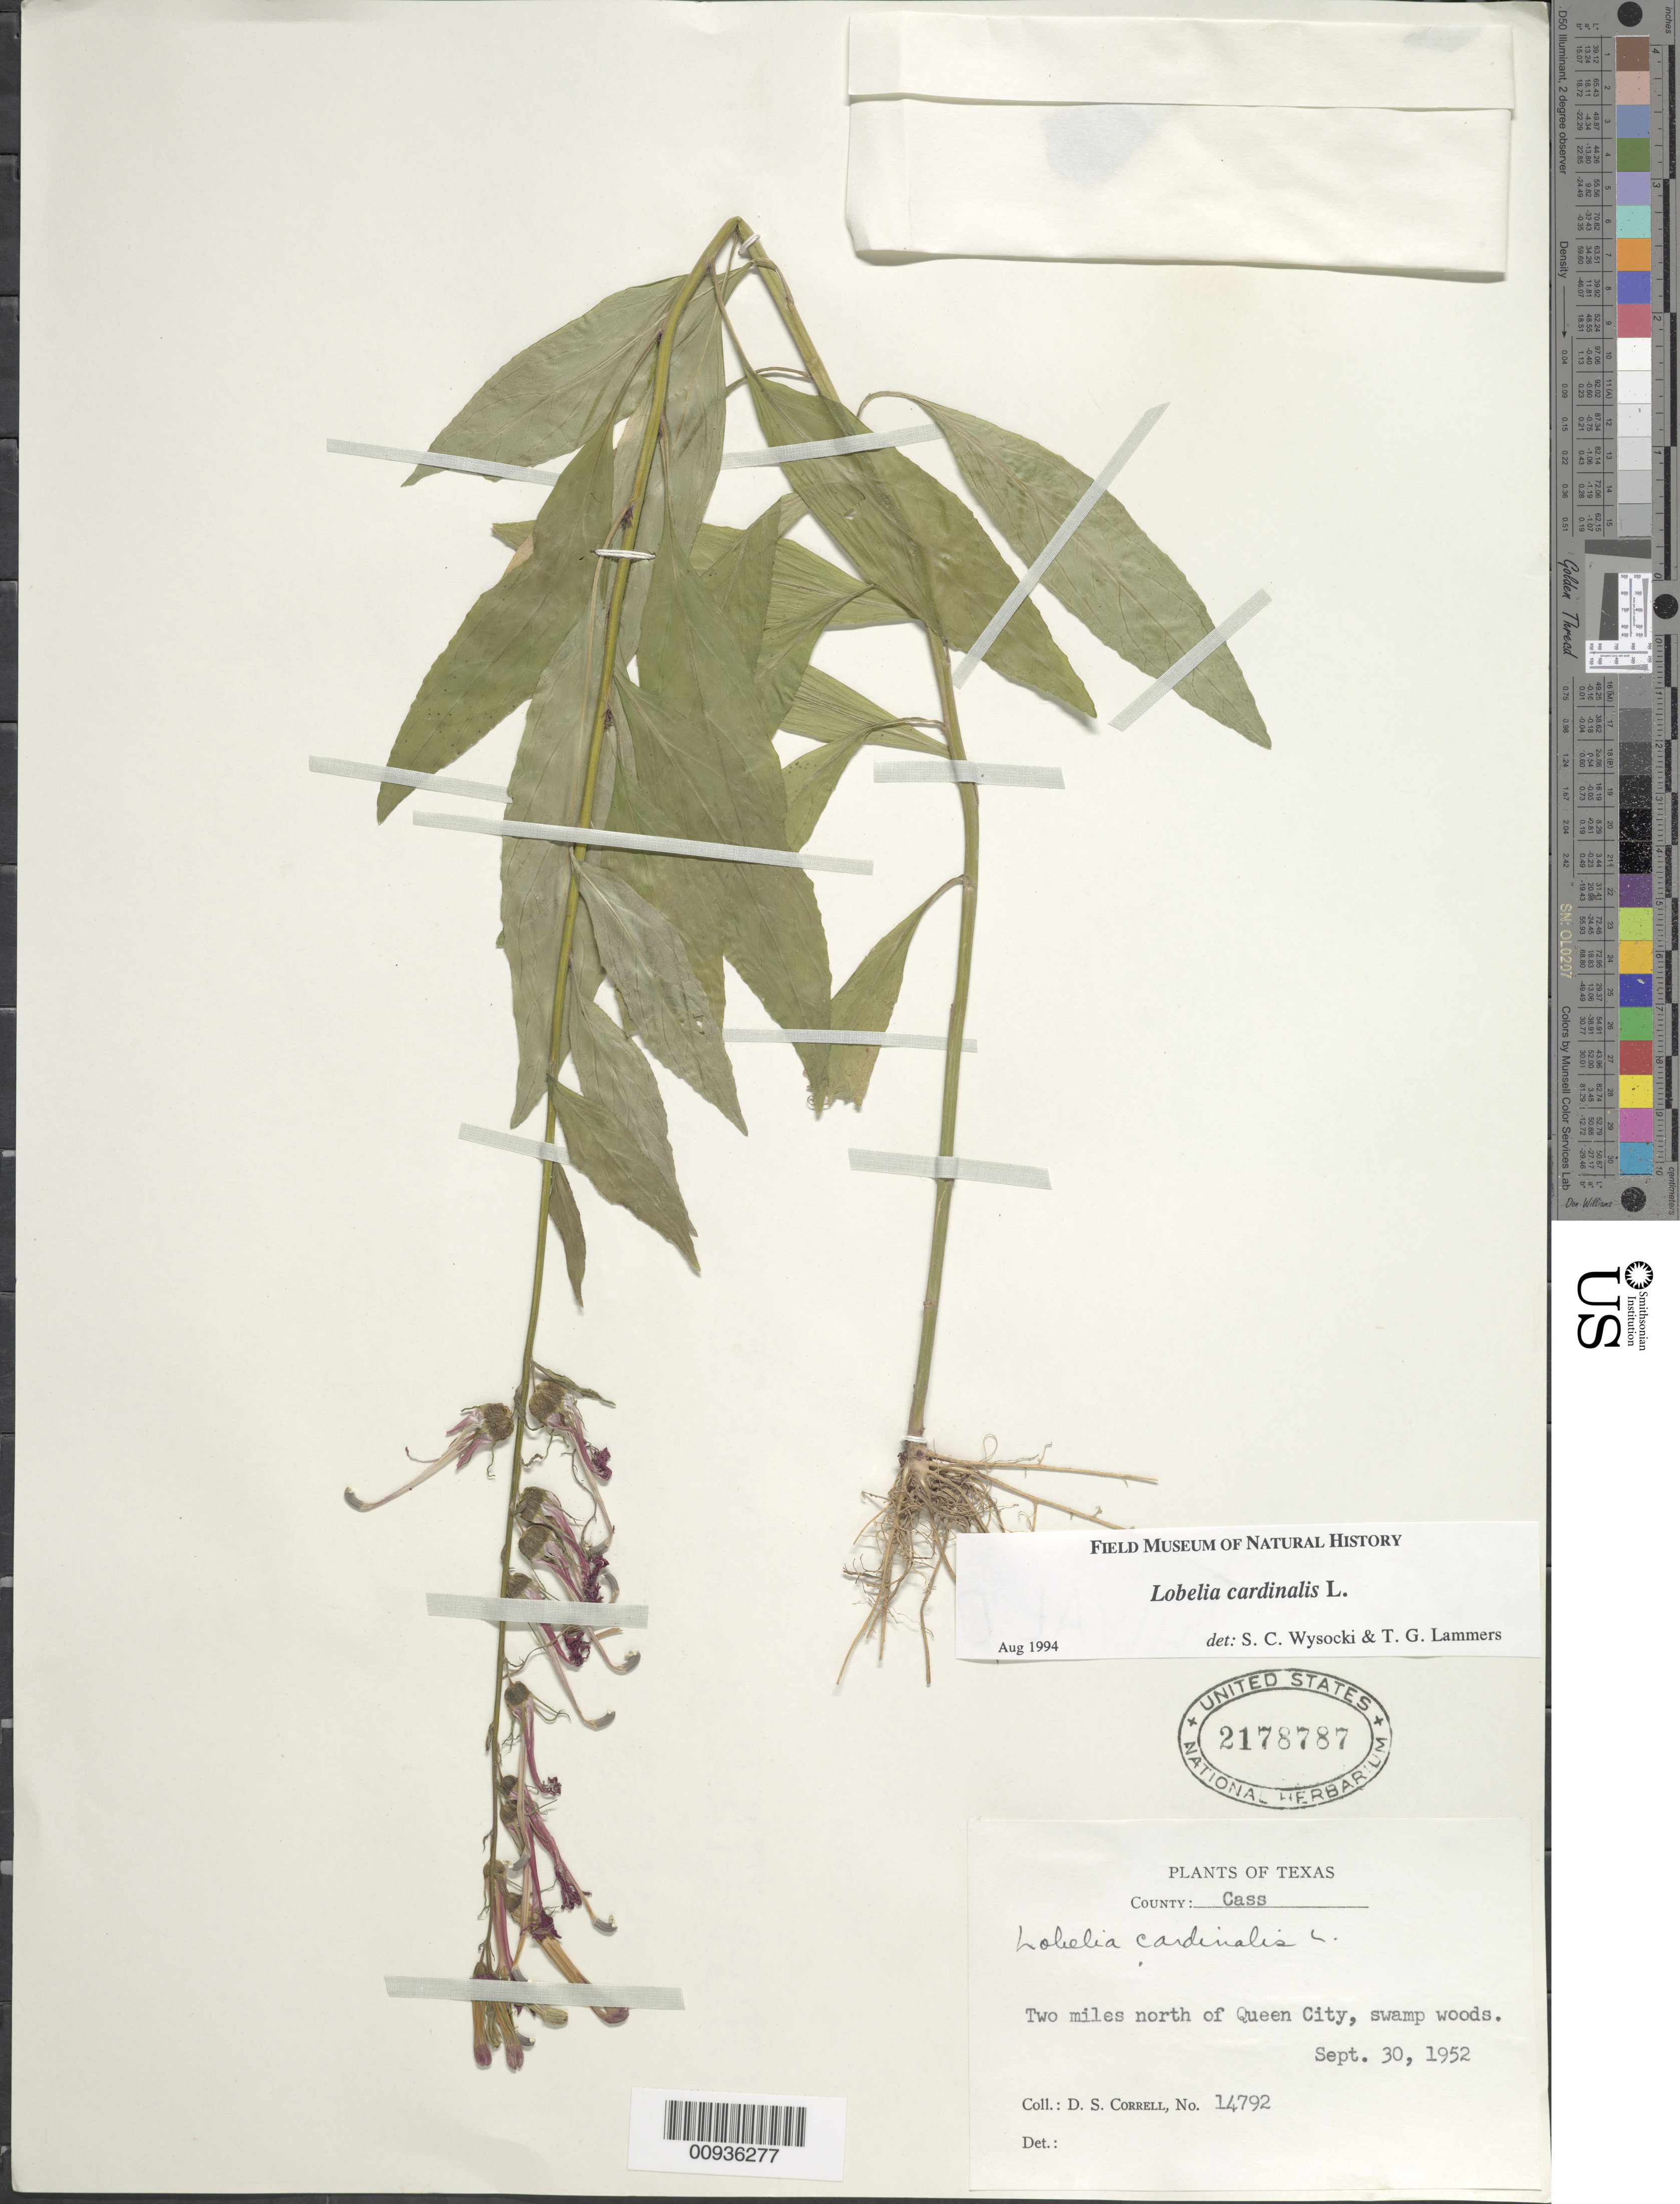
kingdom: Plantae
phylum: Tracheophyta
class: Magnoliopsida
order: Asterales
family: Campanulaceae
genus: Lobelia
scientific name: Lobelia cardinalis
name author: L.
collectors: D. S. Correll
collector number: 14792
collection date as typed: Sept. 30, 1952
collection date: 1952-09-30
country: United States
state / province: Texas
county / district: Cass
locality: Ten miles north of Queen City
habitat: swamp woods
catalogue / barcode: US 2178787